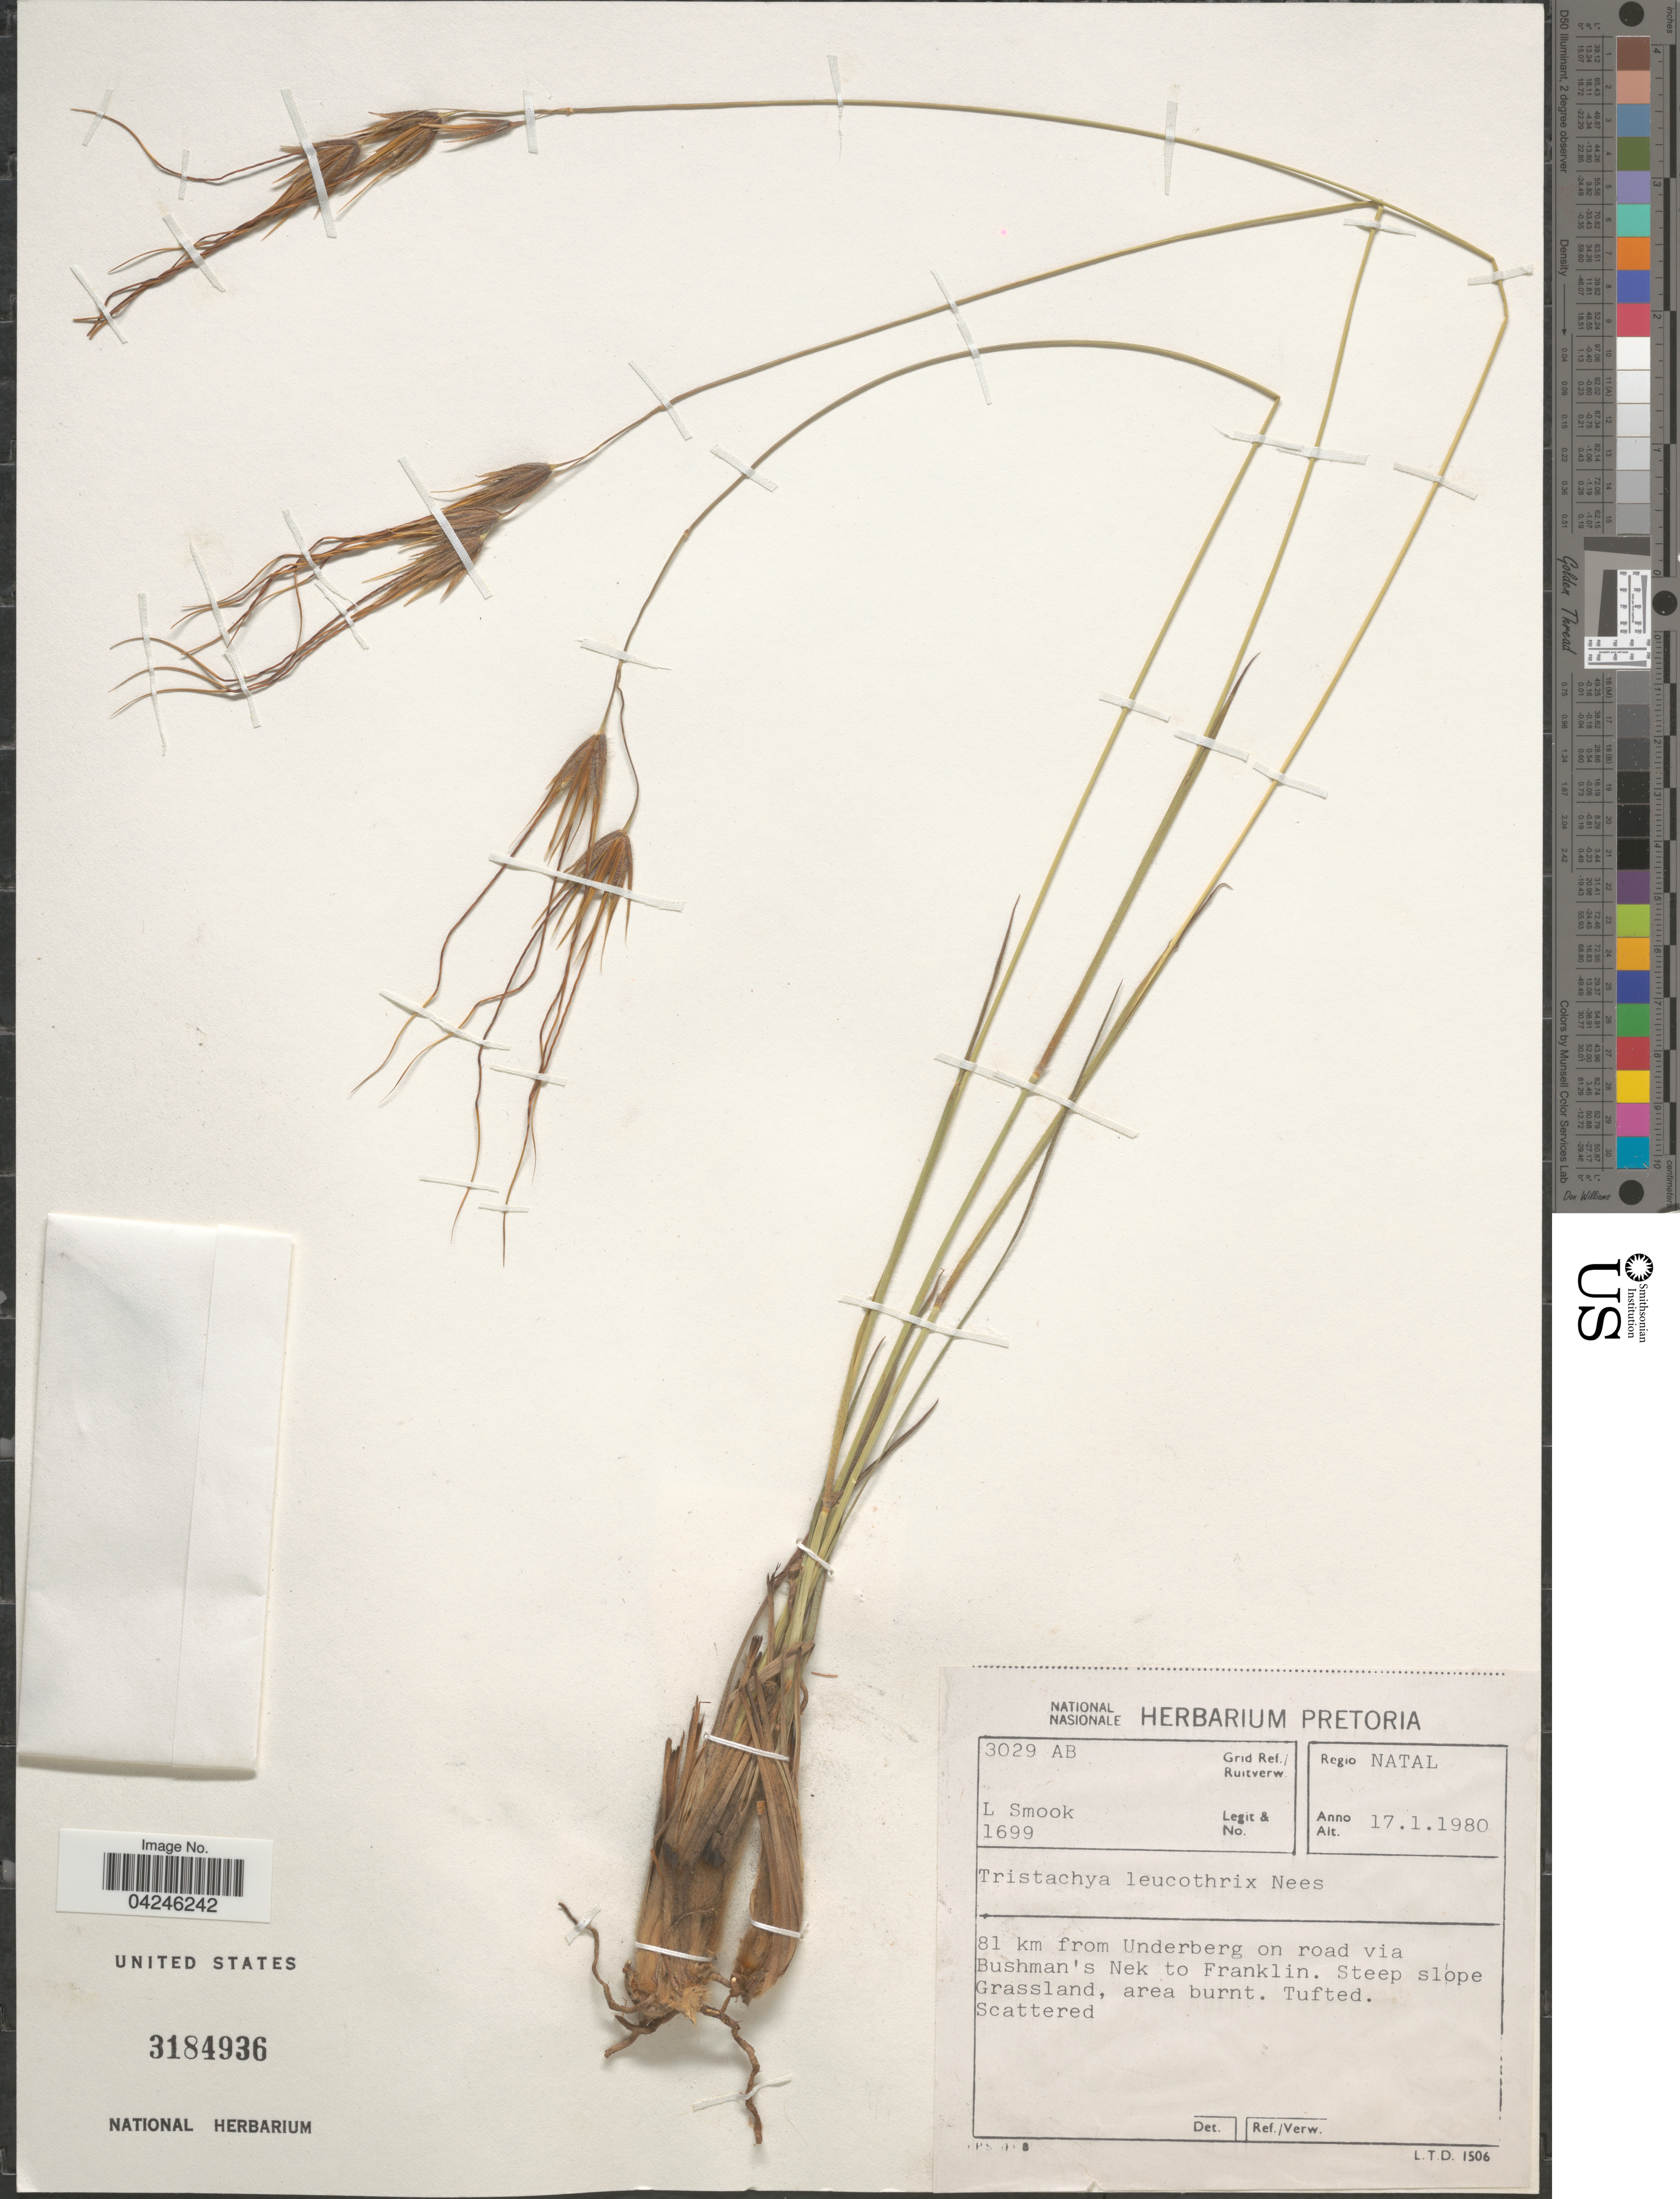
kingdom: Plantae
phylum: Tracheophyta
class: Liliopsida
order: Poales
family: Poaceae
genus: Tristachya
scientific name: Tristachya leucothrix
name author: Trin. ex Nees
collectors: L. Smook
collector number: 1699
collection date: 1980-01-17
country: South Africa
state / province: KwaZulu-Natal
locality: Grid Ref./ Ruitverw. 3029 AB. Regio Natal. 81 km from Underberg on road via Bushman's Nek to Franklin.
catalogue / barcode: US 3184936